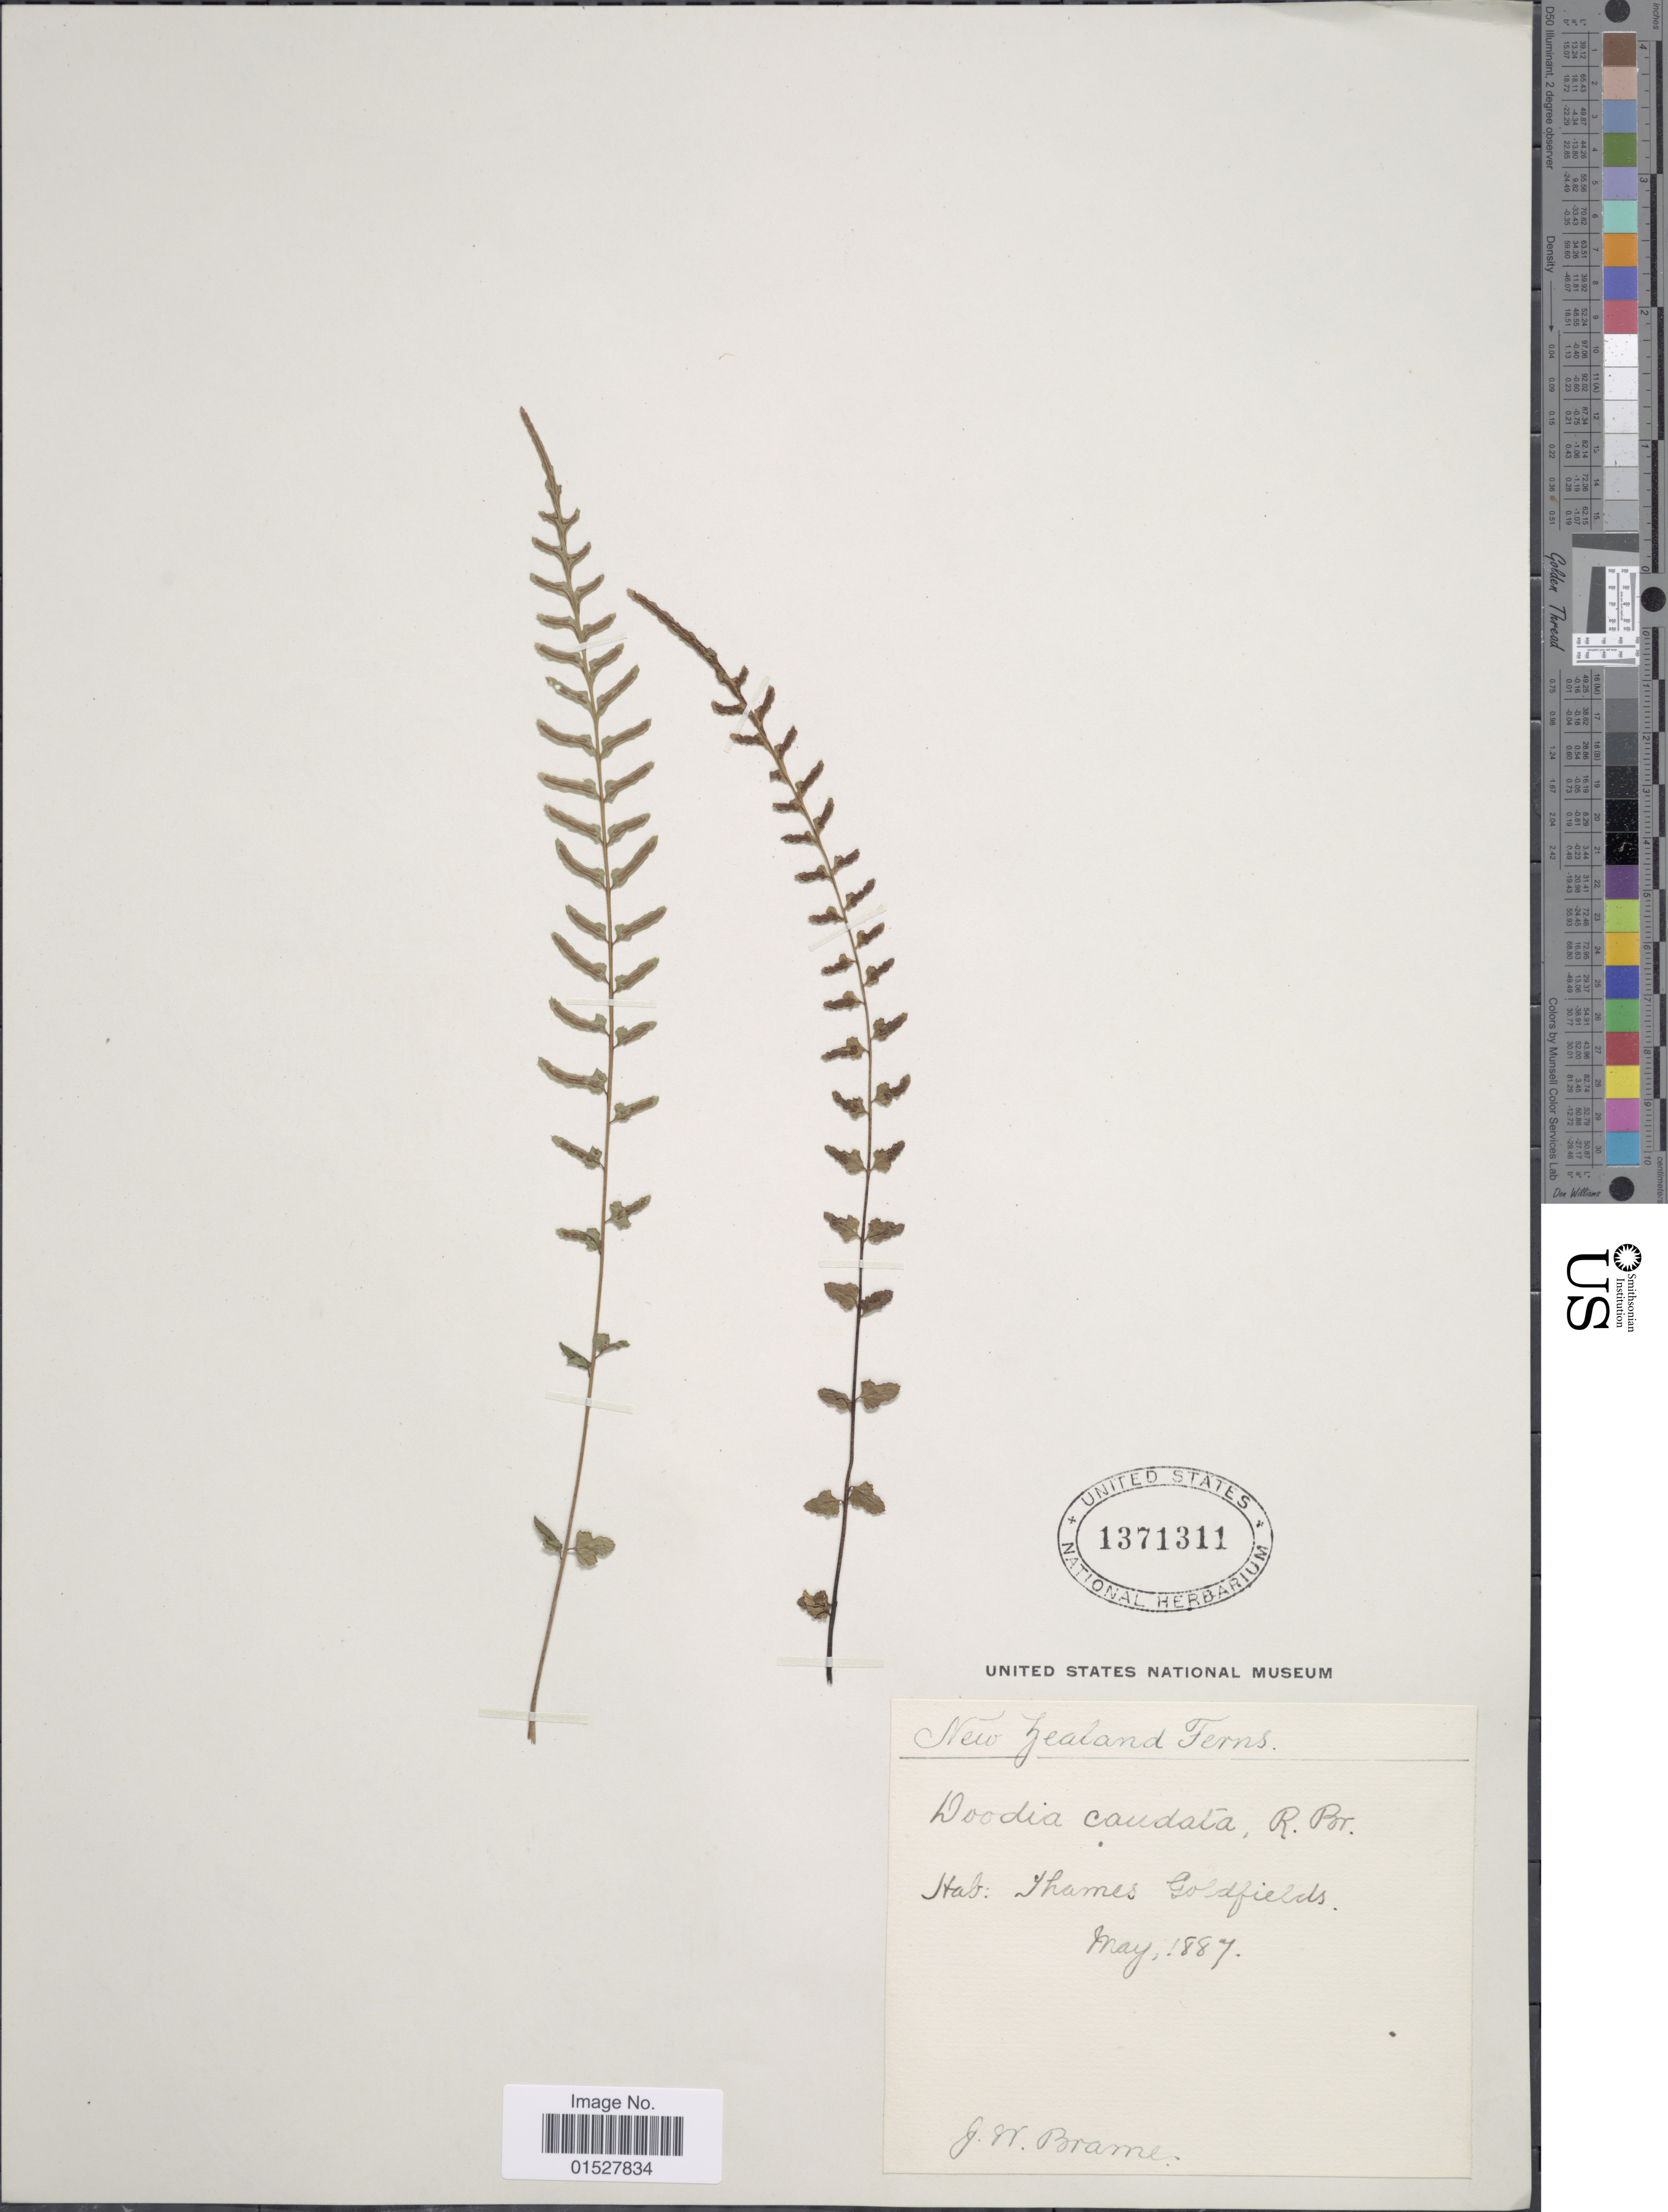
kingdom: Plantae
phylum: Tracheophyta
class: Polypodiopsida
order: Polypodiales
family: Blechnaceae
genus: Blechnum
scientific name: Blechnum spinulosum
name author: Poir.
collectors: J. Brame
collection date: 1887-05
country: New Zealand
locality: Thames Goldfields.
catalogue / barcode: US 1371311